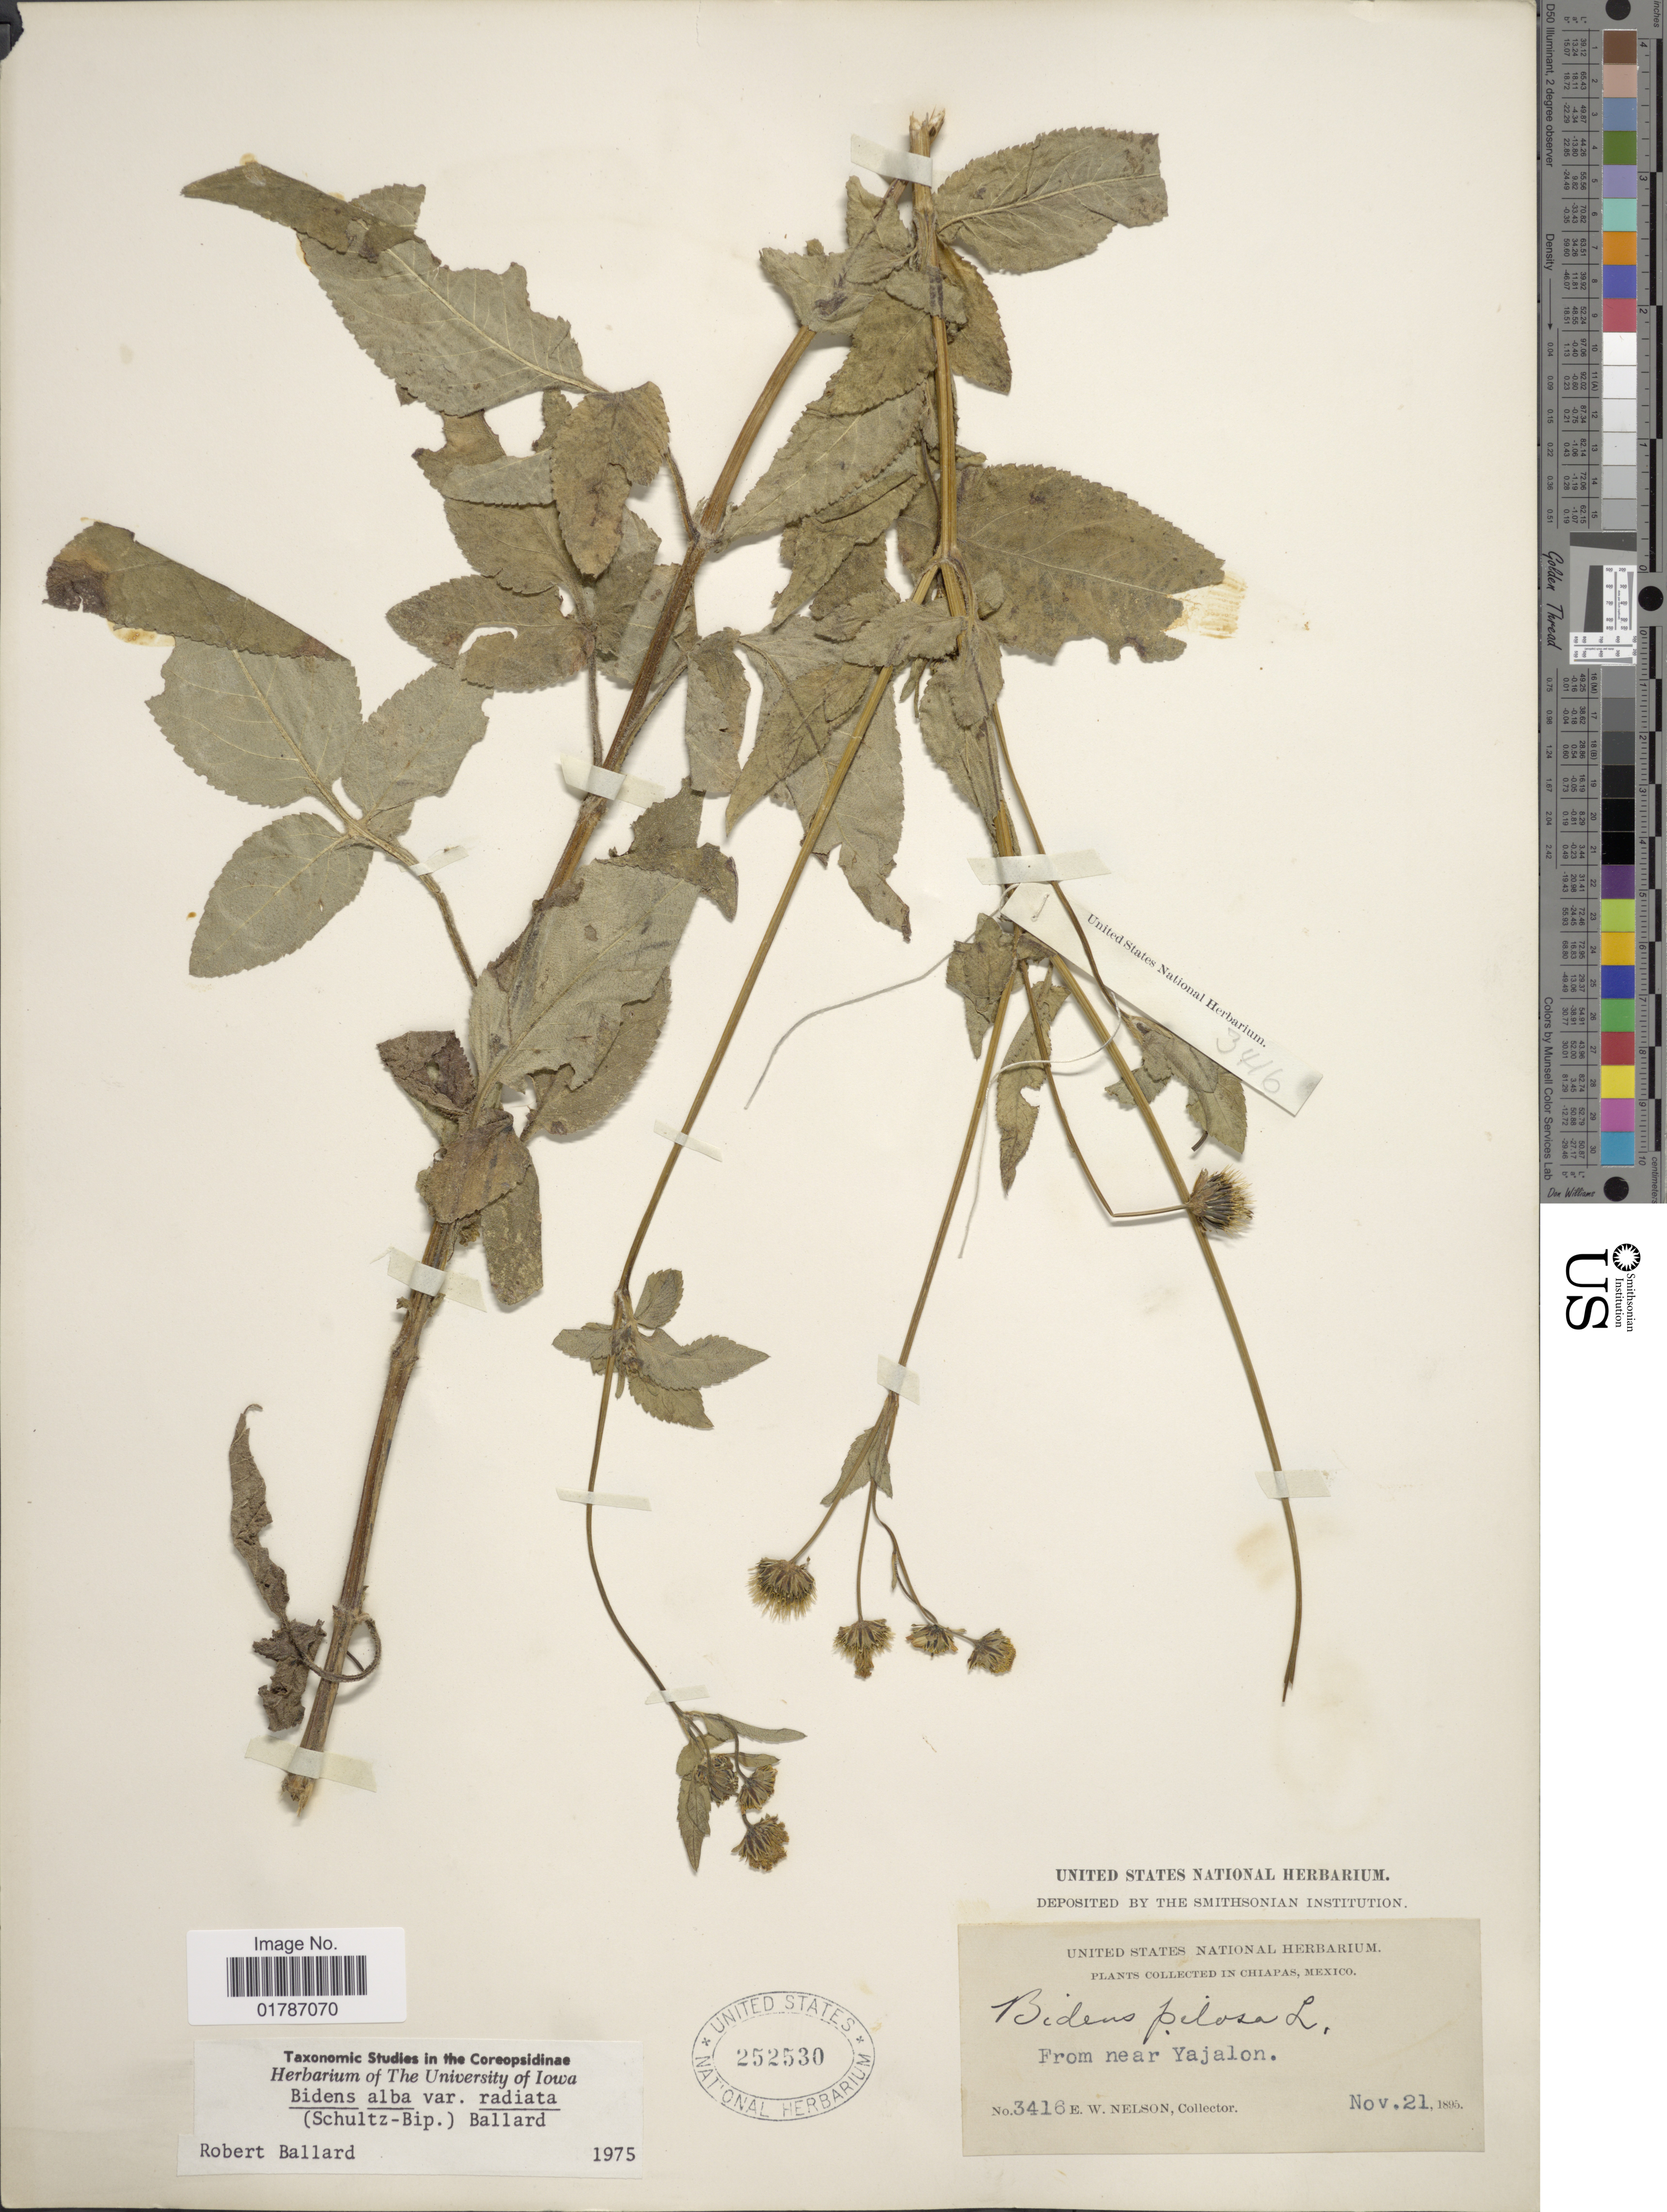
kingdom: Plantae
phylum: Tracheophyta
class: Magnoliopsida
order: Asterales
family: Asteraceae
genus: Bidens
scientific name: Bidens alba var. radiata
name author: (Sch. Bip.) R.E. Ballard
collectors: E. W. Nelson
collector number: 3416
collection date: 1895-11-21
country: Mexico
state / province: Chiapas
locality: In Chiapas, Mexico, From near Yajalon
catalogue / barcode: US 252530